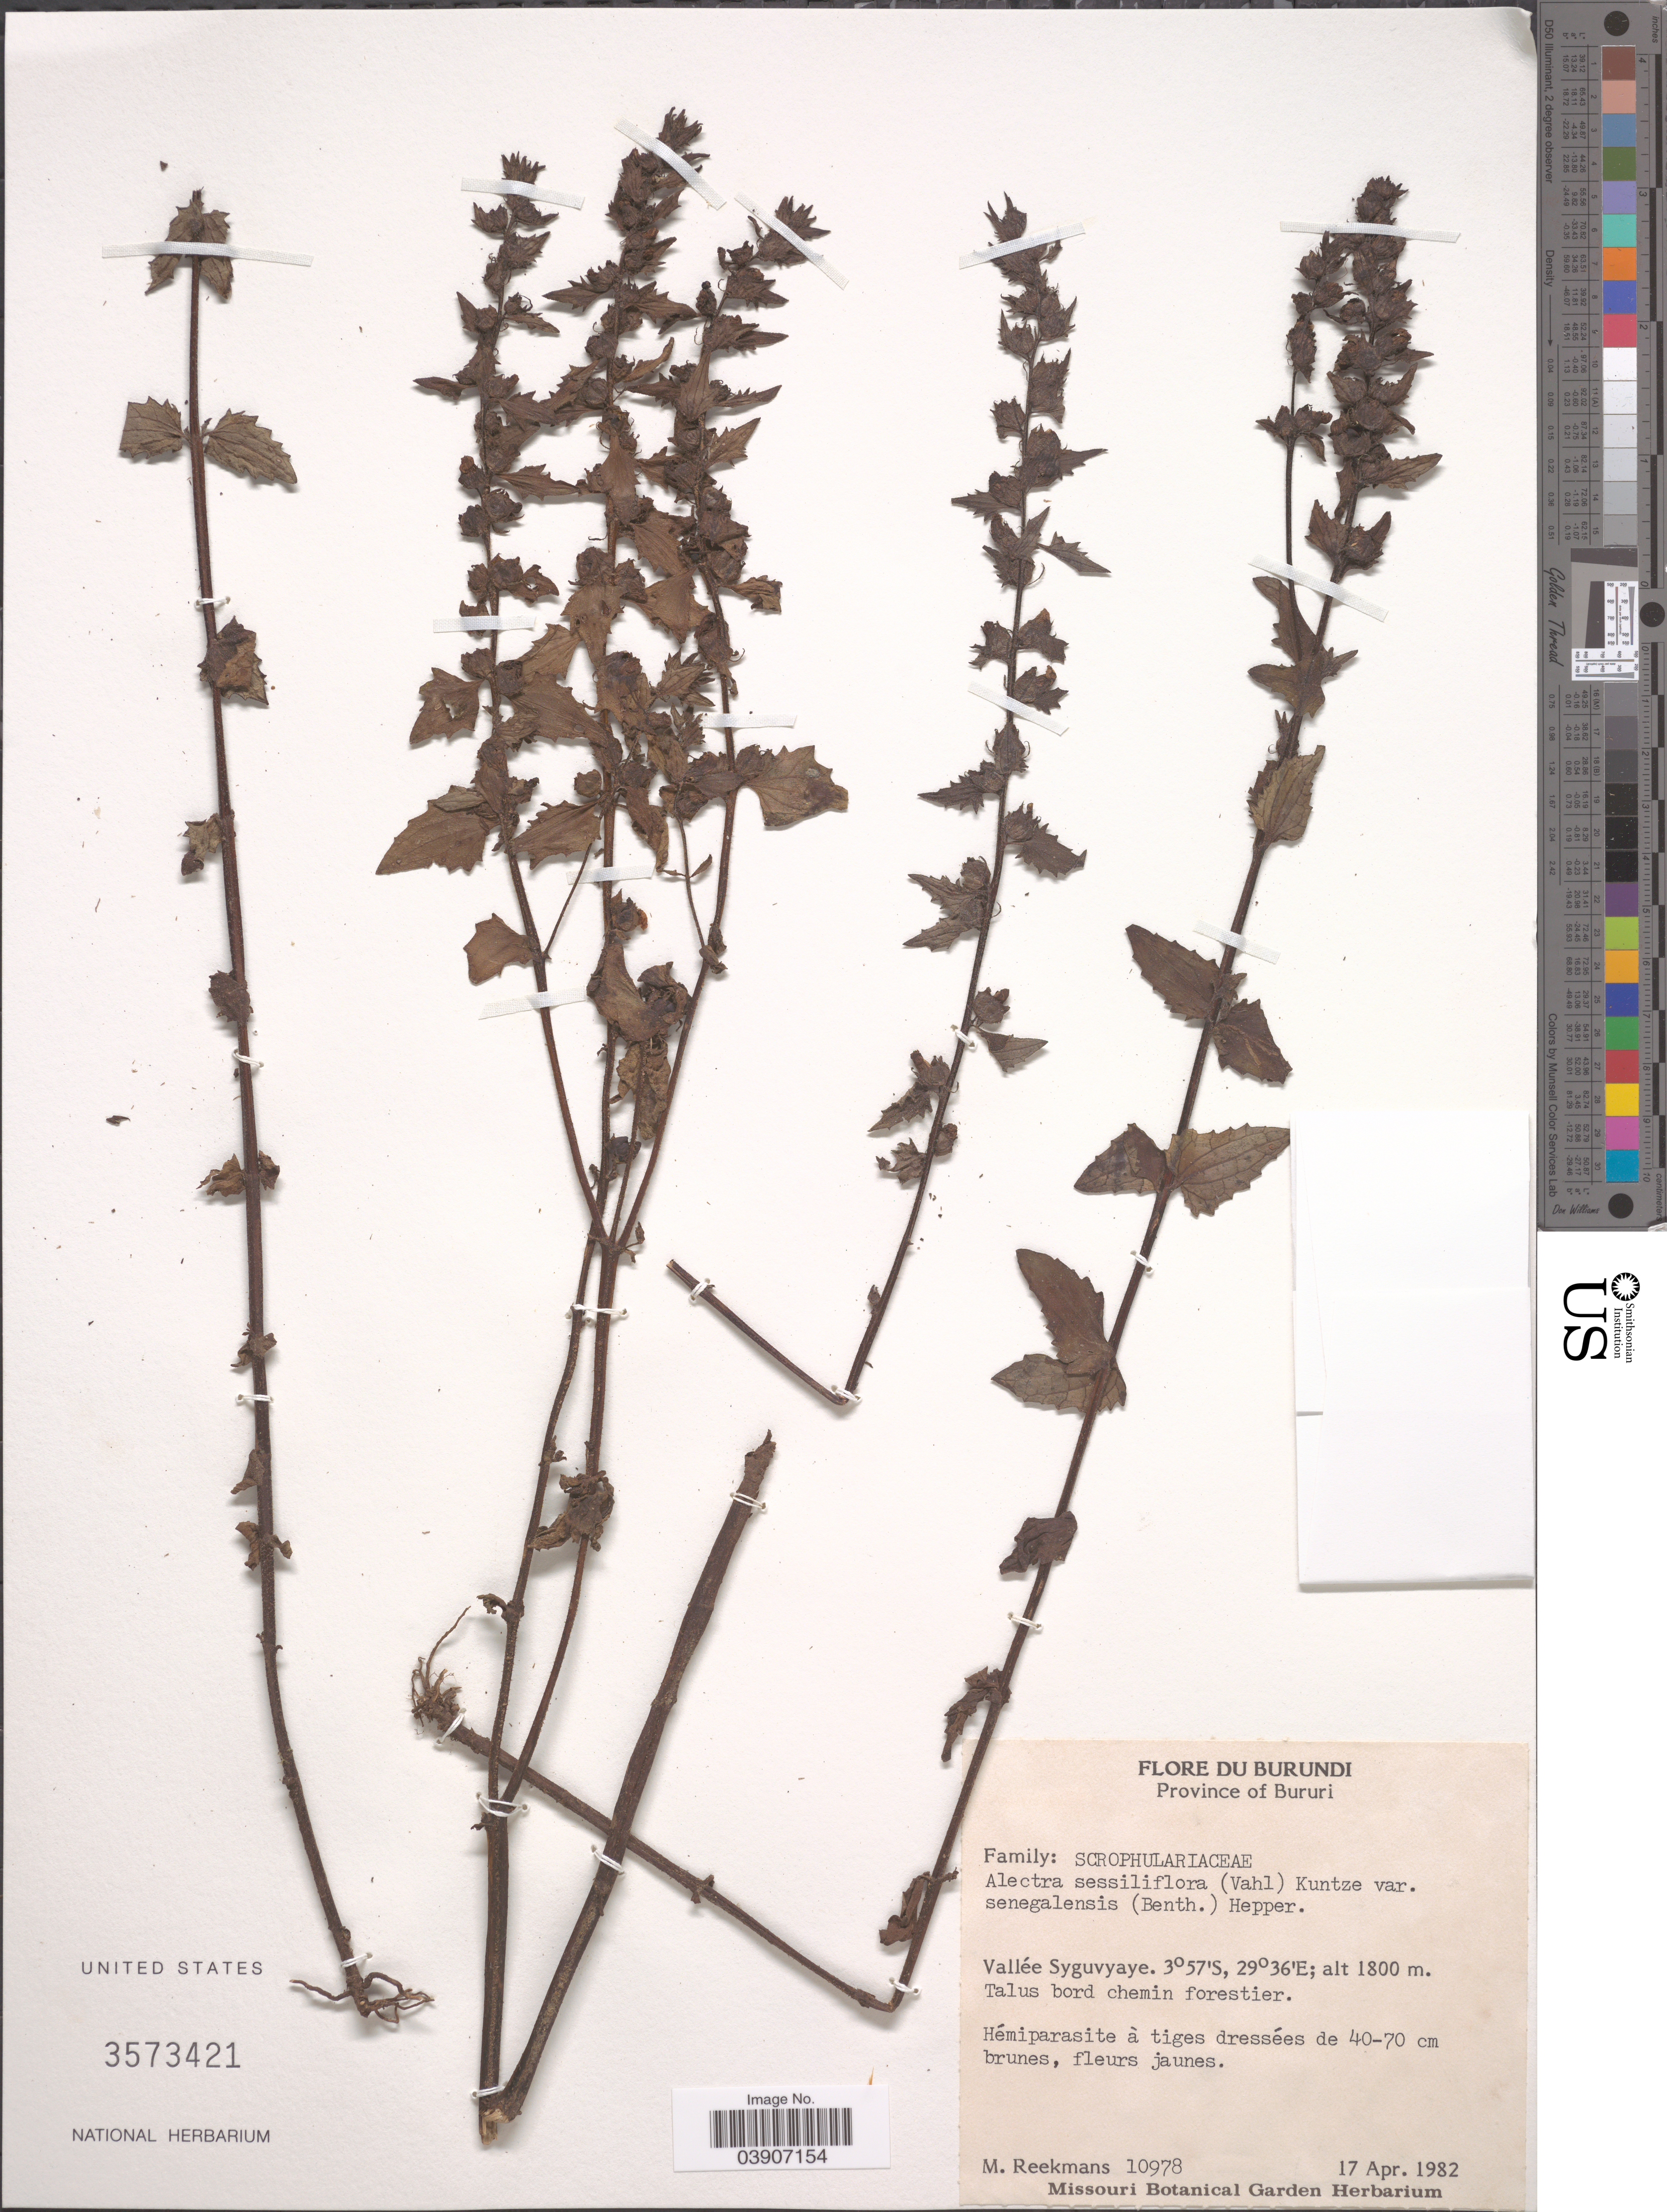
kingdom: Plantae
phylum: Tracheophyta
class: Magnoliopsida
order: Lamiales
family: Orobanchaceae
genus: Alectra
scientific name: Alectra sessiliflora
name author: (Vahl) Kuntze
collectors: M. Reekmans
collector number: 10978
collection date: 1982-04-17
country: Burundi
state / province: Bururi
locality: Vallée Syguvyaye.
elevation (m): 1800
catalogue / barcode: US 3573421